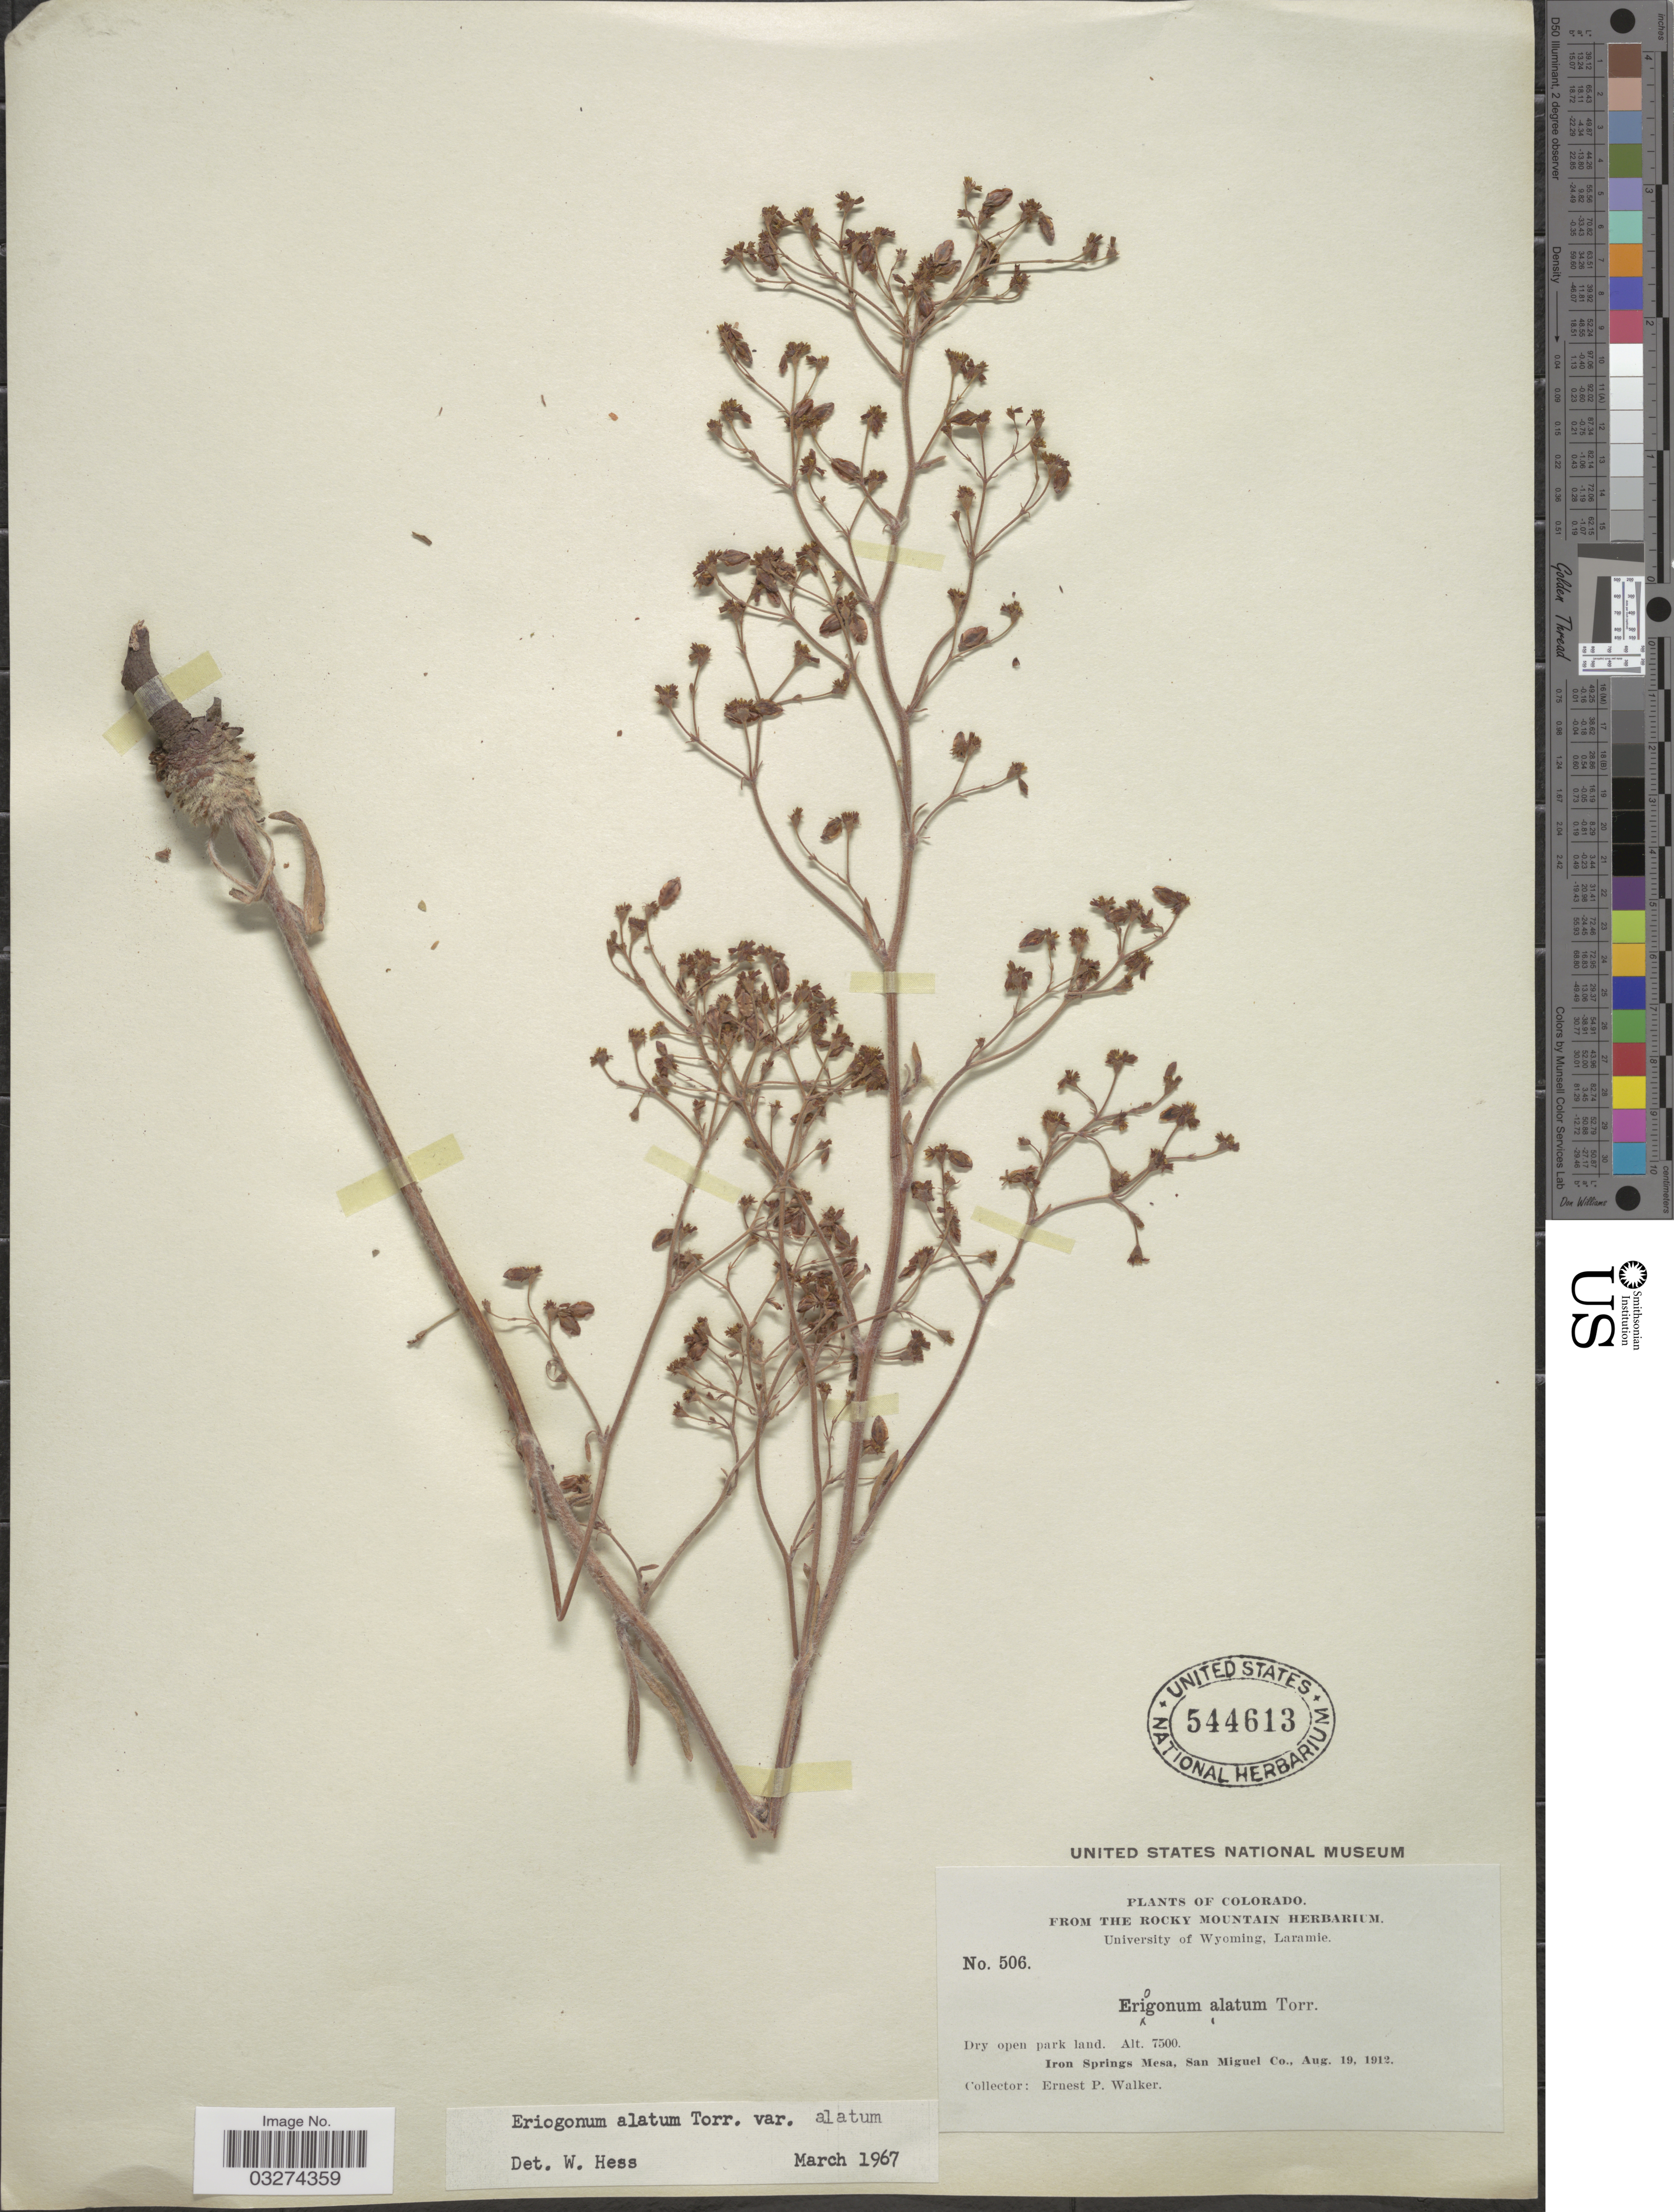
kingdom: Plantae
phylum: Tracheophyta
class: Magnoliopsida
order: Caryophyllales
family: Polygonaceae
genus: Eriogonum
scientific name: Eriogonum alatum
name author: Torr.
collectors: E. P. Walker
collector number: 506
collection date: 1912-08-19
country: United States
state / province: Colorado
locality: Iron Springs Mesa, San Miguel Co.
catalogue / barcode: US 544613